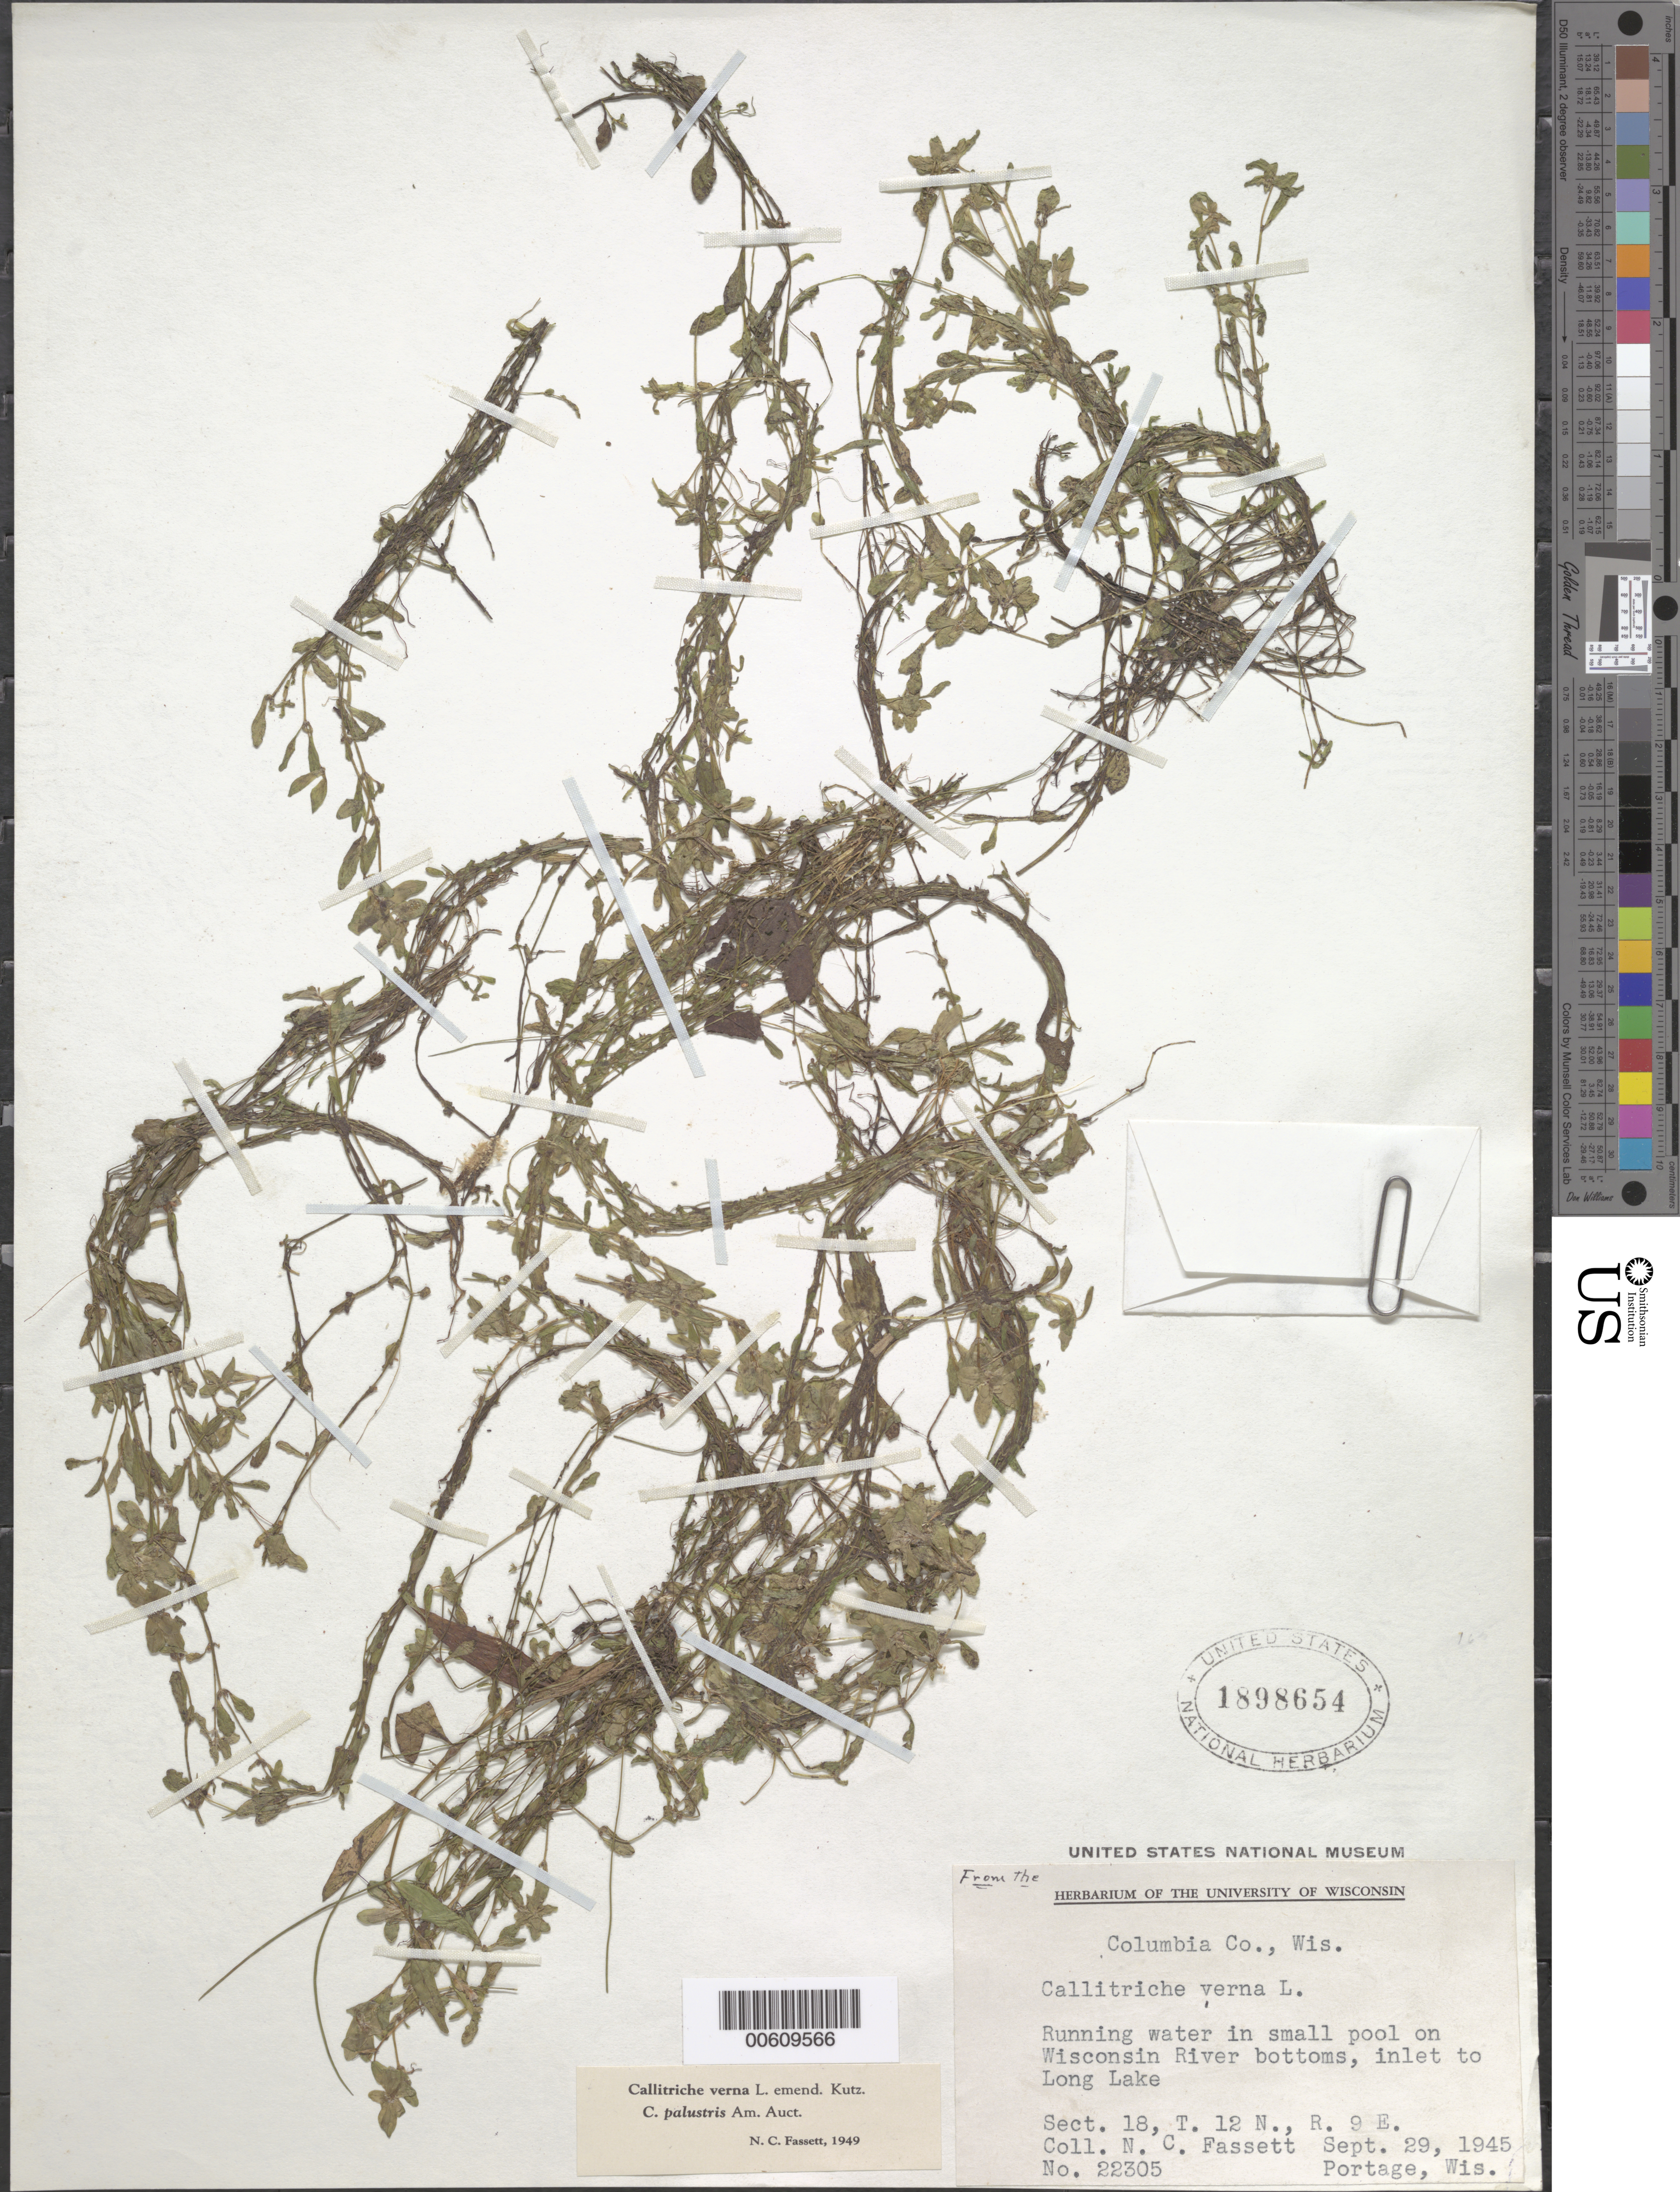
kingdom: Plantae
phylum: Tracheophyta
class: Magnoliopsida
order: Lamiales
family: Plantaginaceae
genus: Callitriche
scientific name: Callitriche verna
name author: L.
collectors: N. C. Fassett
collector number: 22305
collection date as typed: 29 Sep 1945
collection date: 1945-09-29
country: United States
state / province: Wisconsin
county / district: Columbia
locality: Wisconsin River, inlet to Long Lake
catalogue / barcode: US 1898654